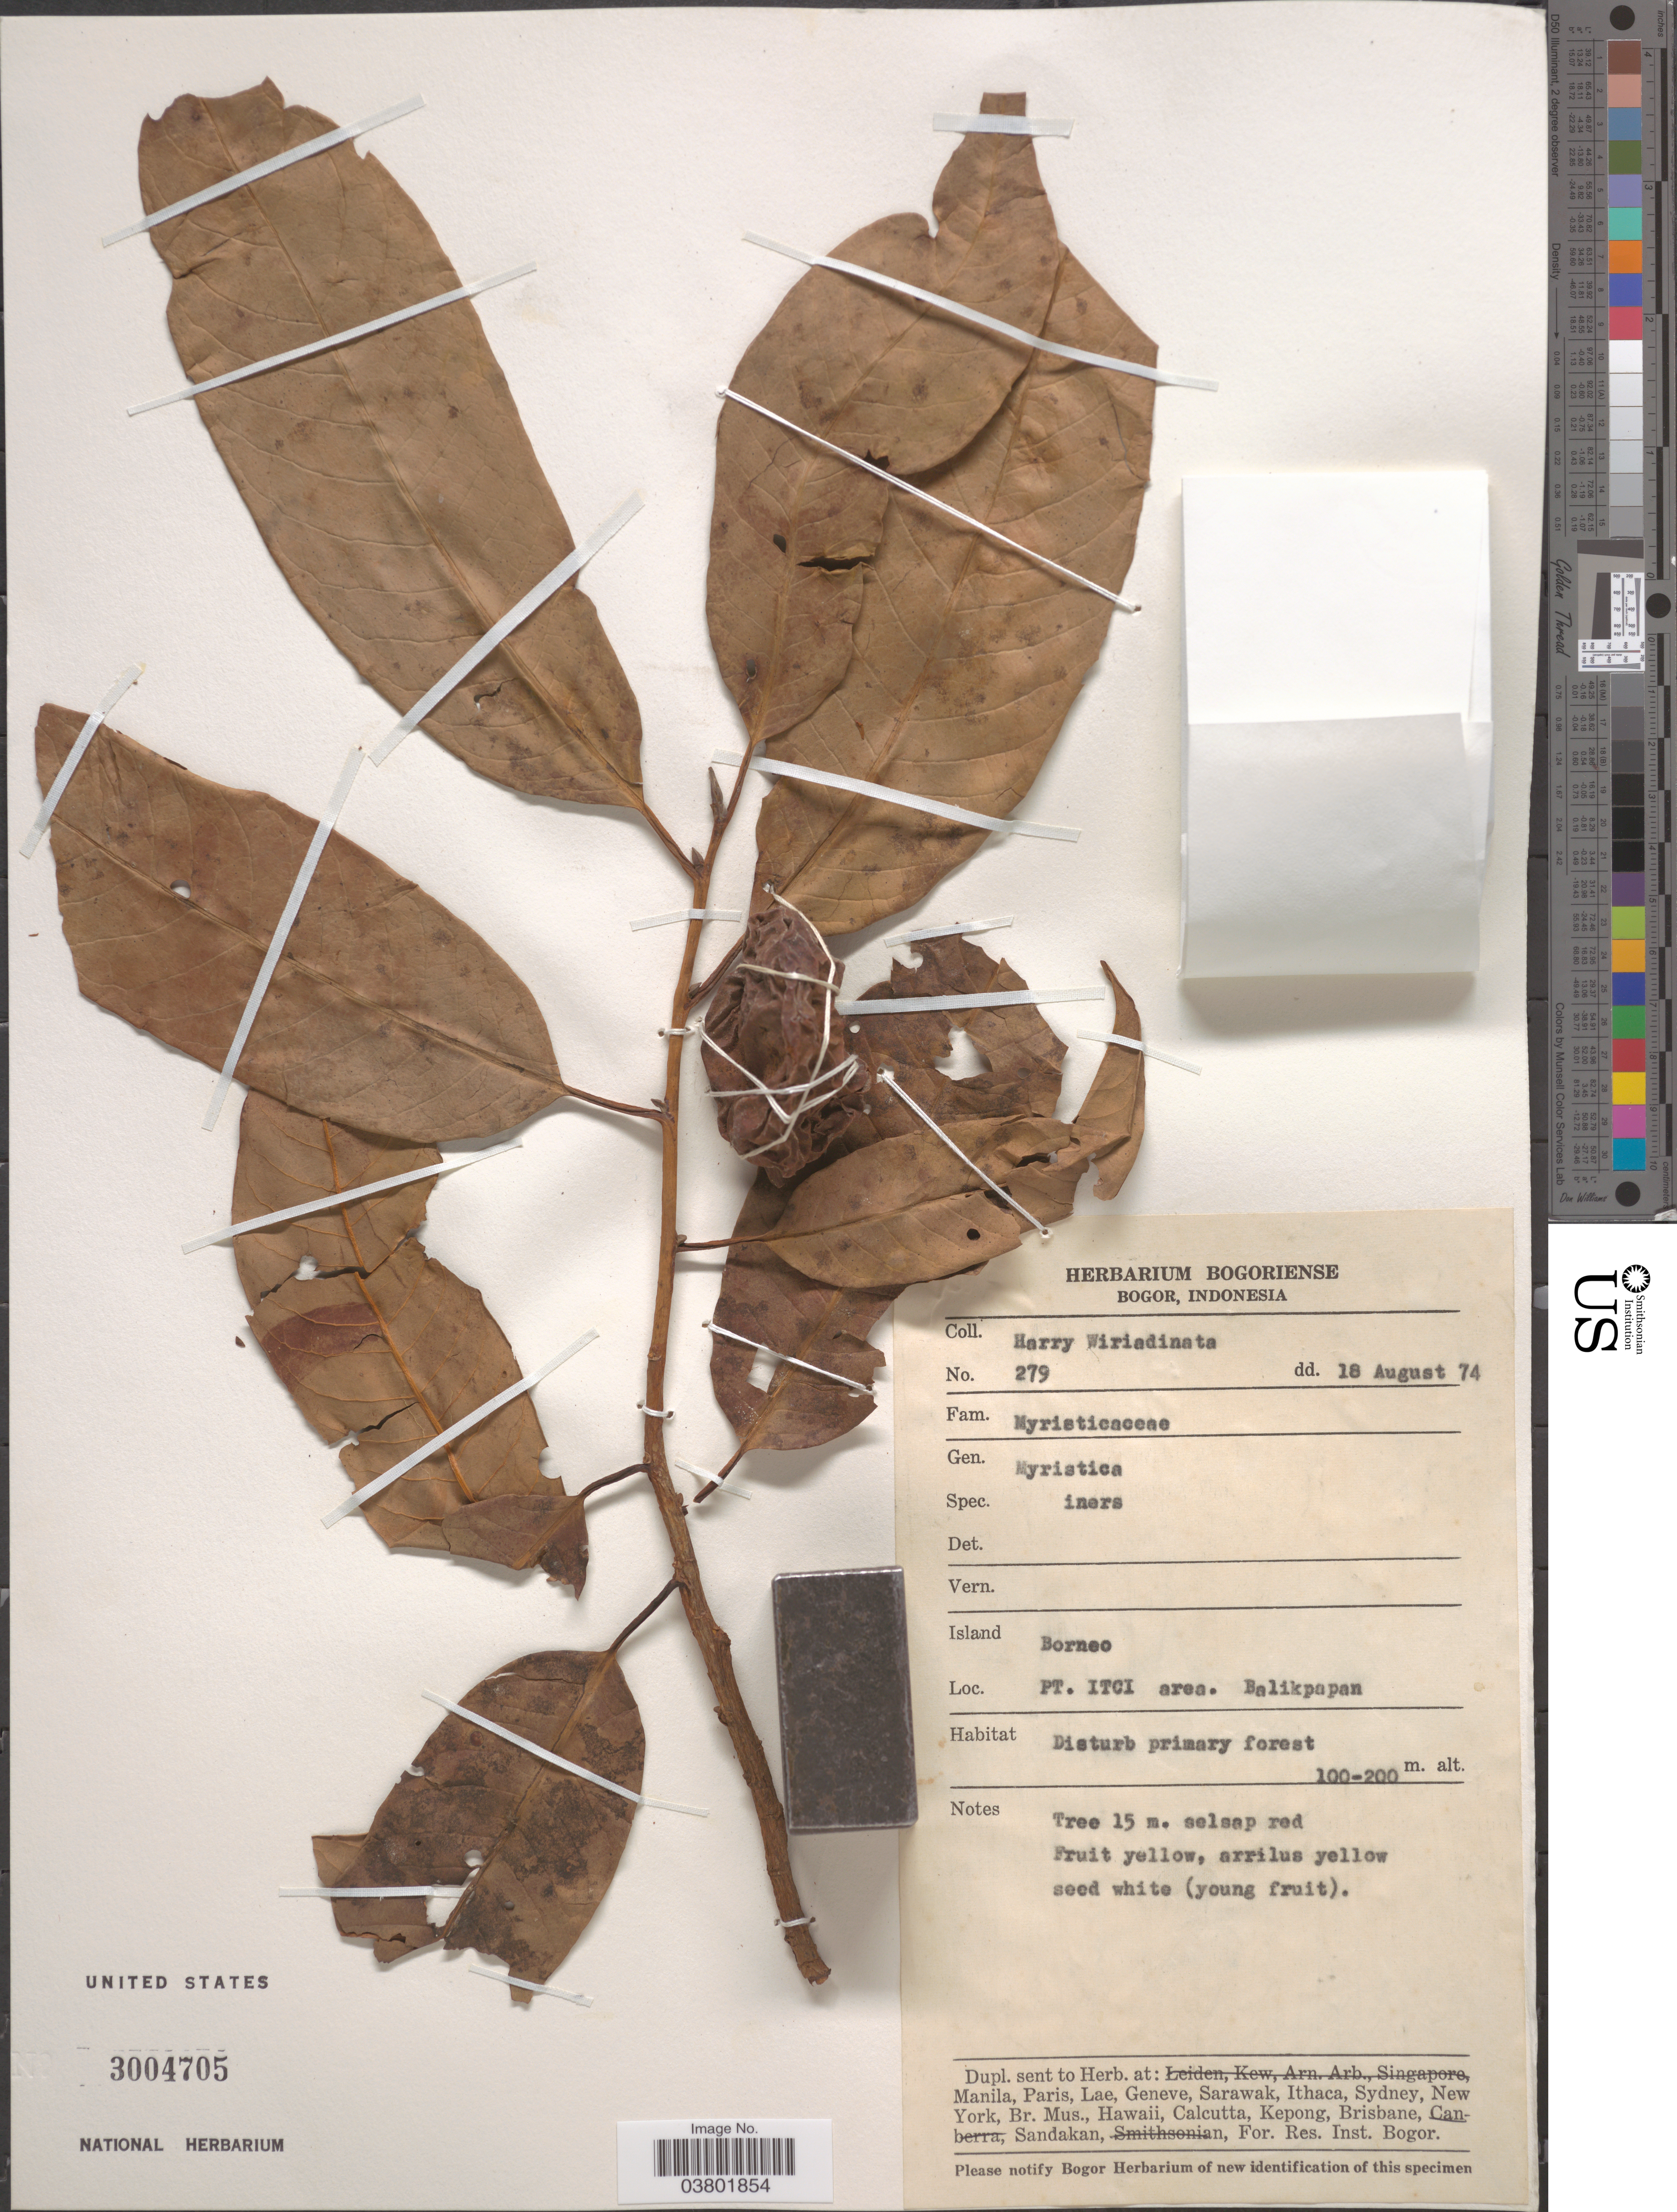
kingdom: Plantae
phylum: Tracheophyta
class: Magnoliopsida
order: Magnoliales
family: Myristicaceae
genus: Myristica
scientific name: Myristica iners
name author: Blume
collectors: H. Wiriadinata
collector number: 279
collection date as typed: Transcribed d/m/y: 18/8/74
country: Indonesia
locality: Island Borneo. PT. ITCI area. Balikpapan.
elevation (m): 100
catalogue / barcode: US 3004705